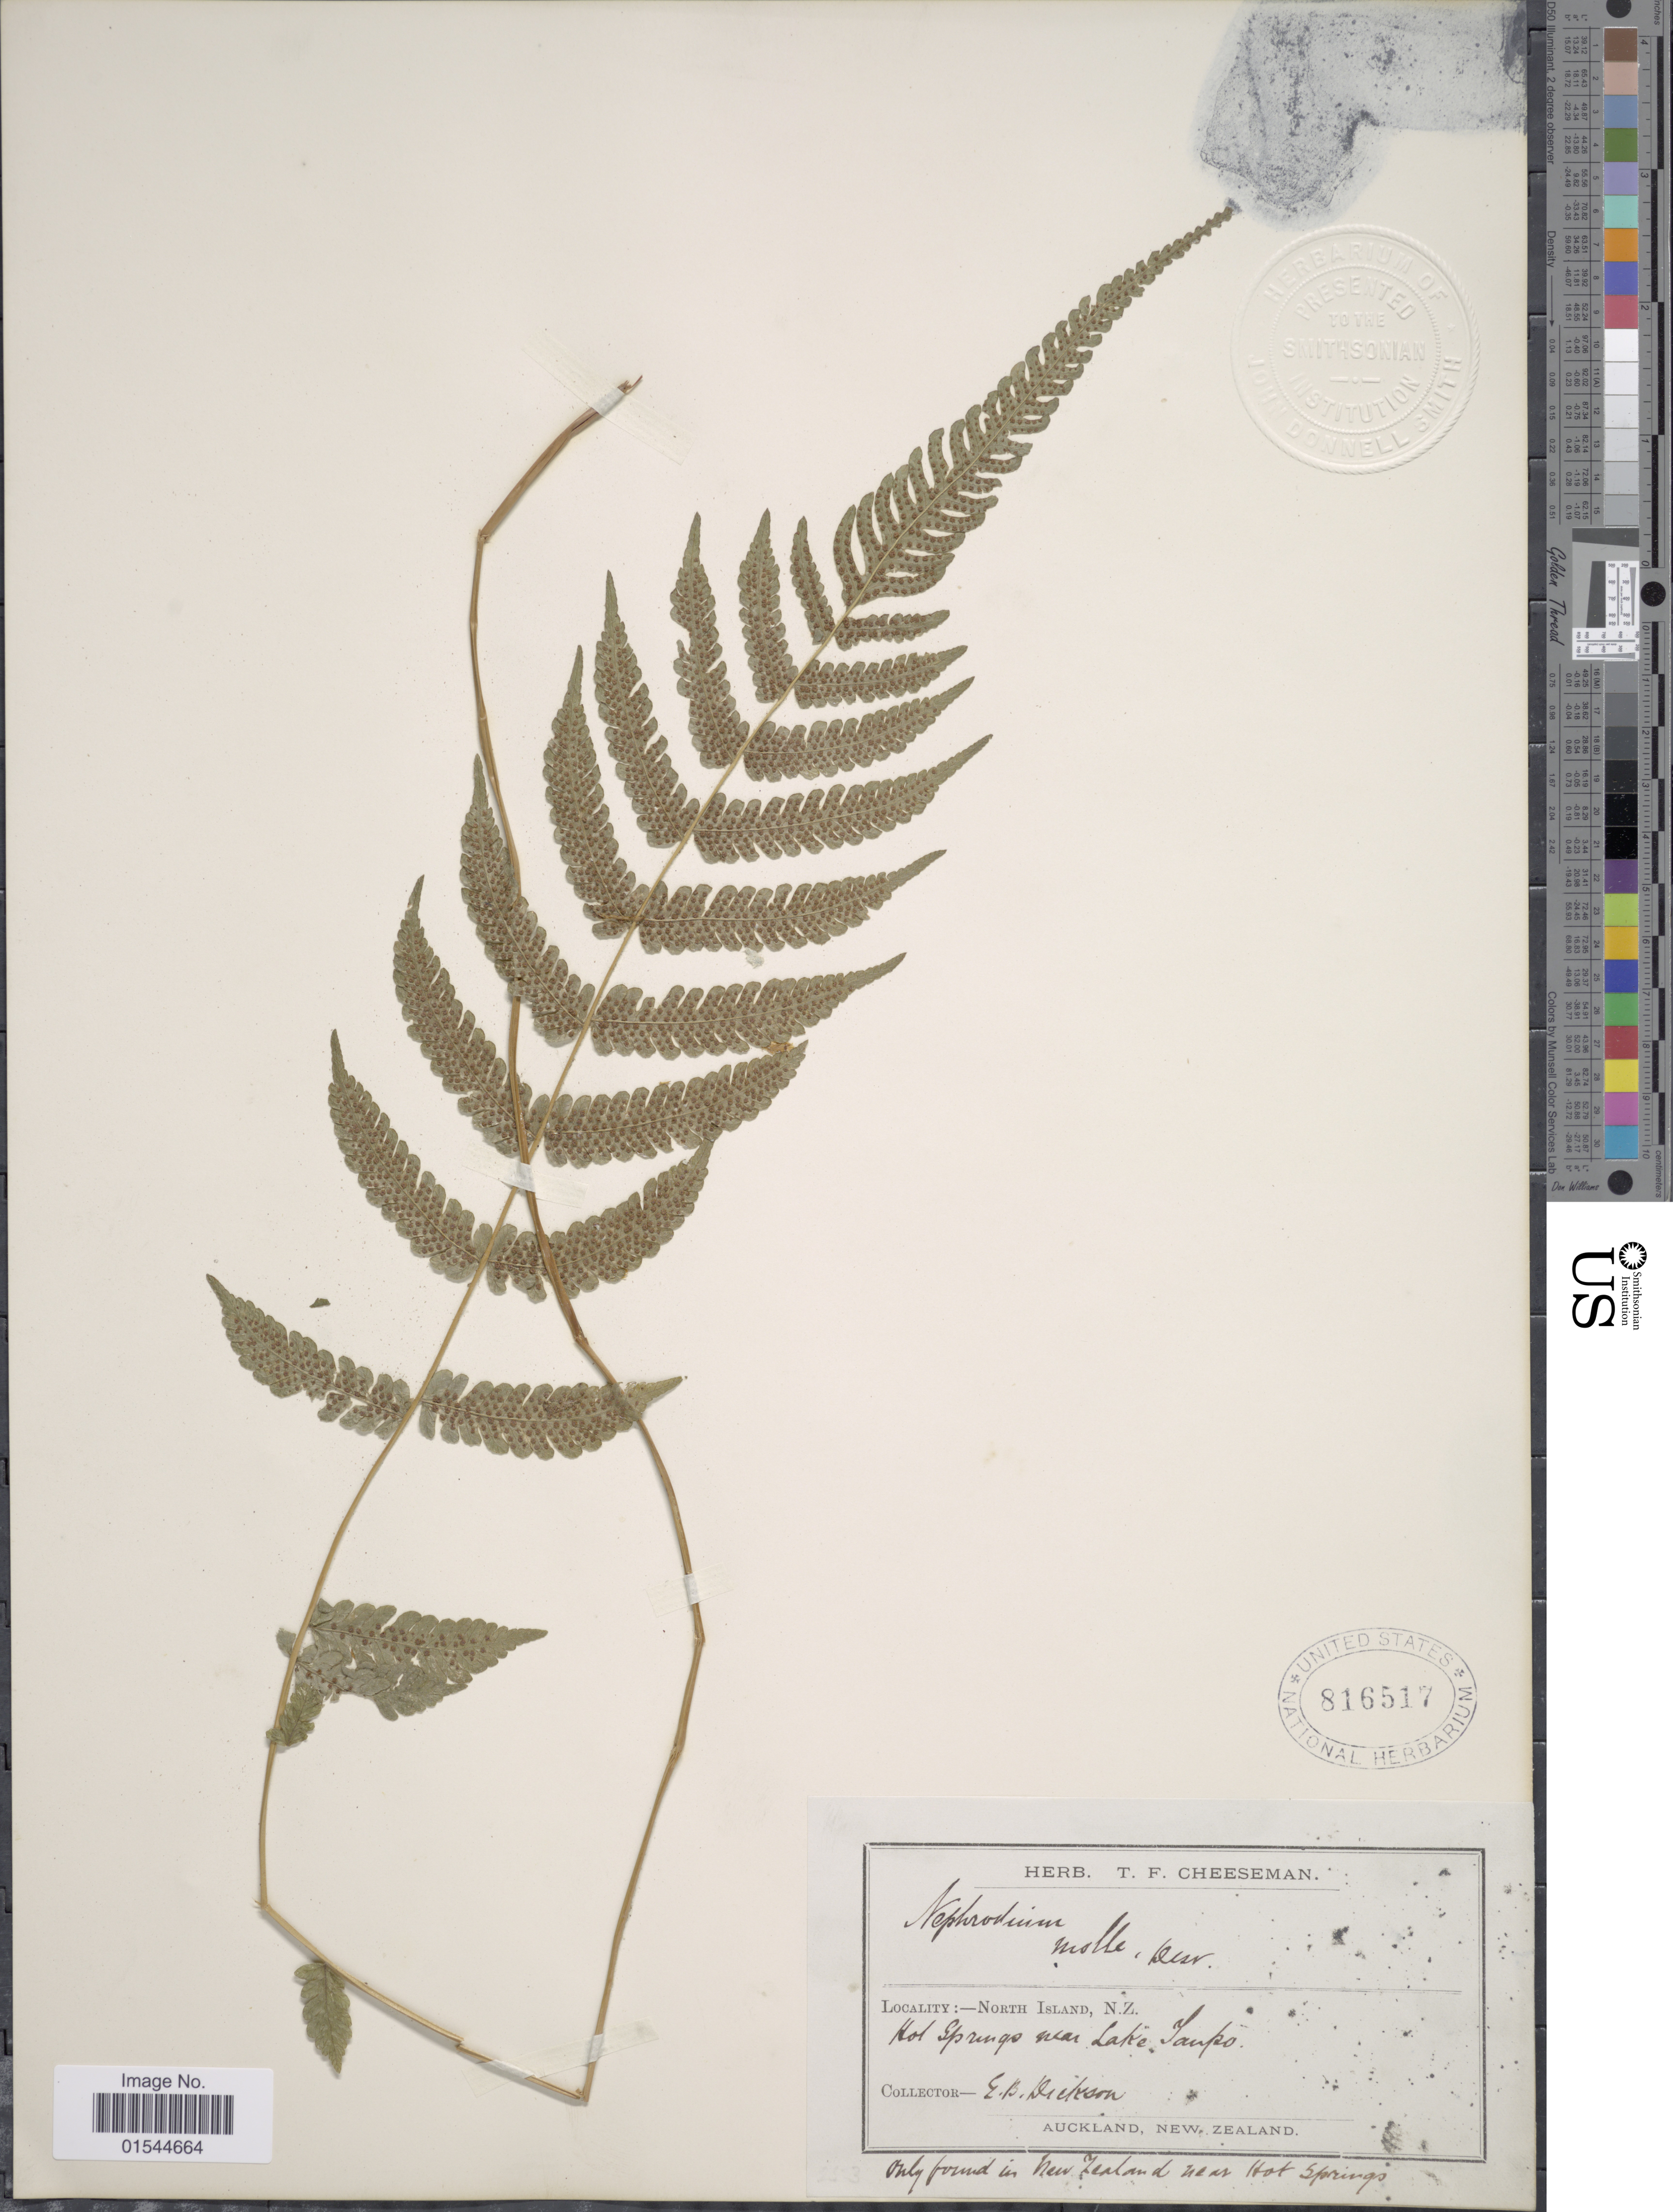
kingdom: Plantae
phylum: Tracheophyta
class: Polypodiopsida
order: Polypodiales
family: Thelypteridaceae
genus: Pneumatopteris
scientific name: Pneumatopteris pennigera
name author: (G. Forst.) Holttum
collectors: E. Dickson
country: New Zealand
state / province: Auckland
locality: North Island, N.Z. Hot Springs near Lake Taupo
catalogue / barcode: US 816517